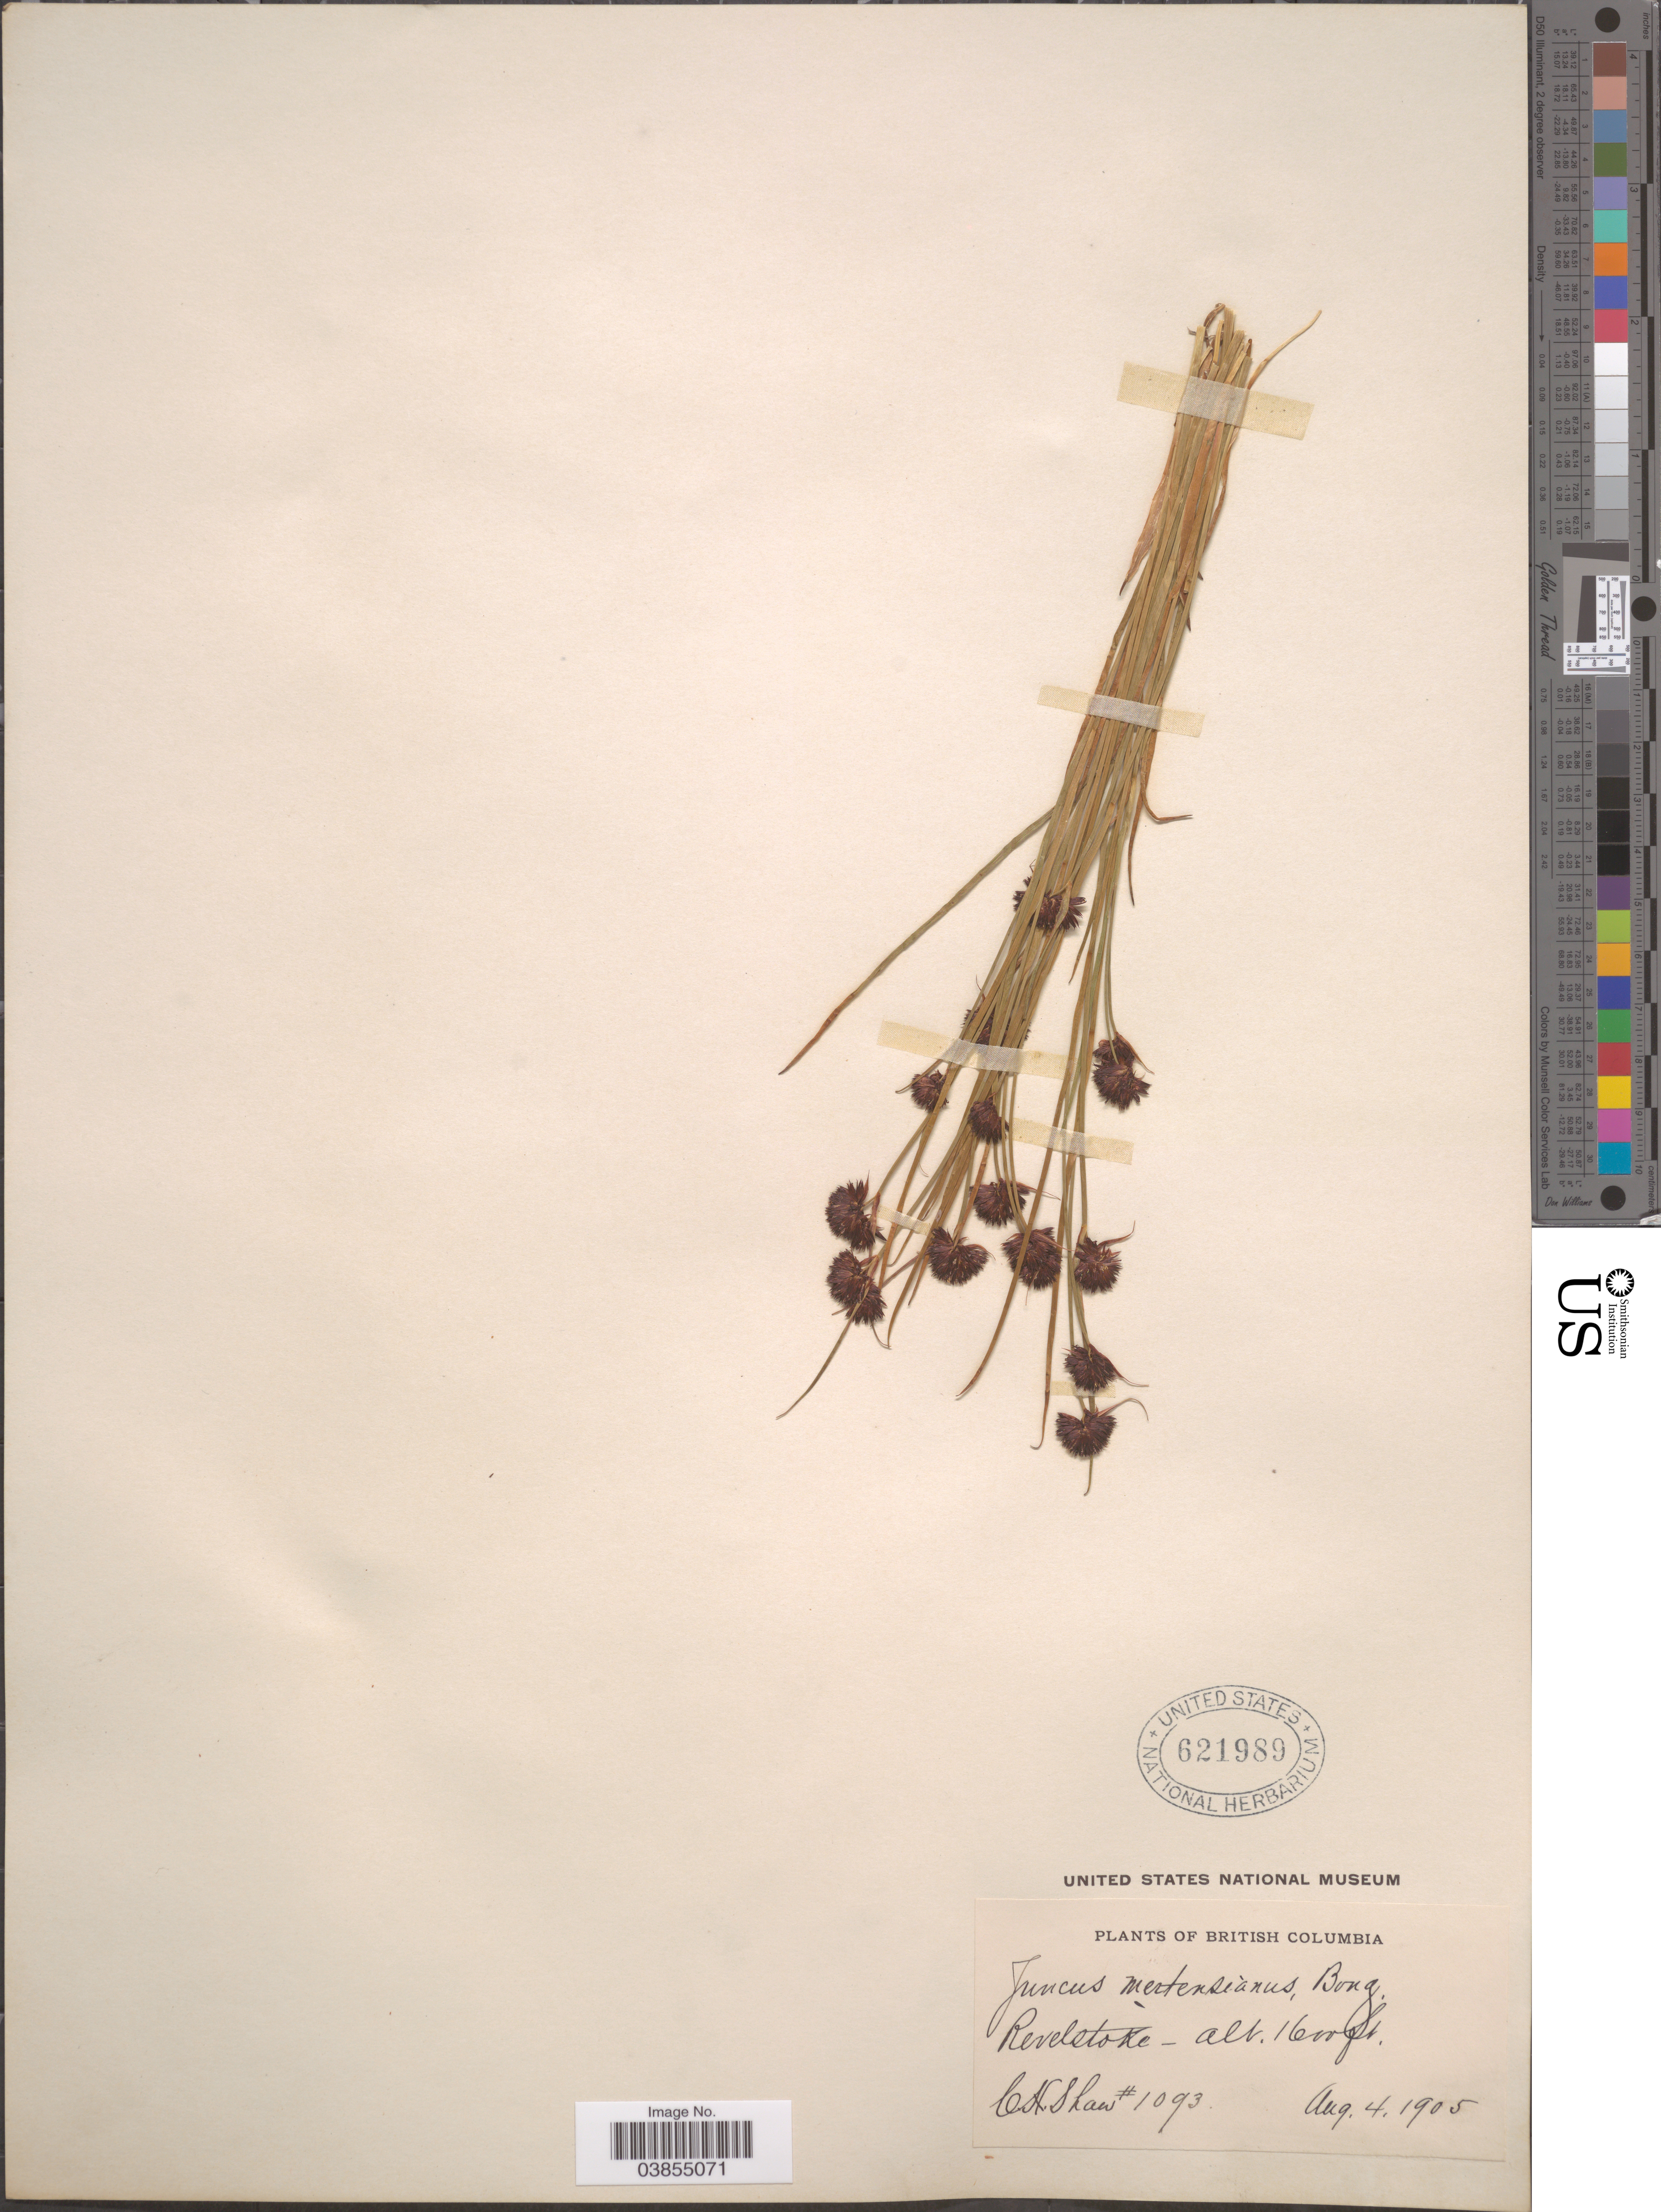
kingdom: Plantae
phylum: Tracheophyta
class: Liliopsida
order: Poales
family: Juncaceae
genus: Juncus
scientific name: Juncus mertensianus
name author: Bong.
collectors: C. H. Shaw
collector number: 1093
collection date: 1905-08-04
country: Canada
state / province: British Columbia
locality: Revelstoke.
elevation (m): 488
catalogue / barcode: US 621989